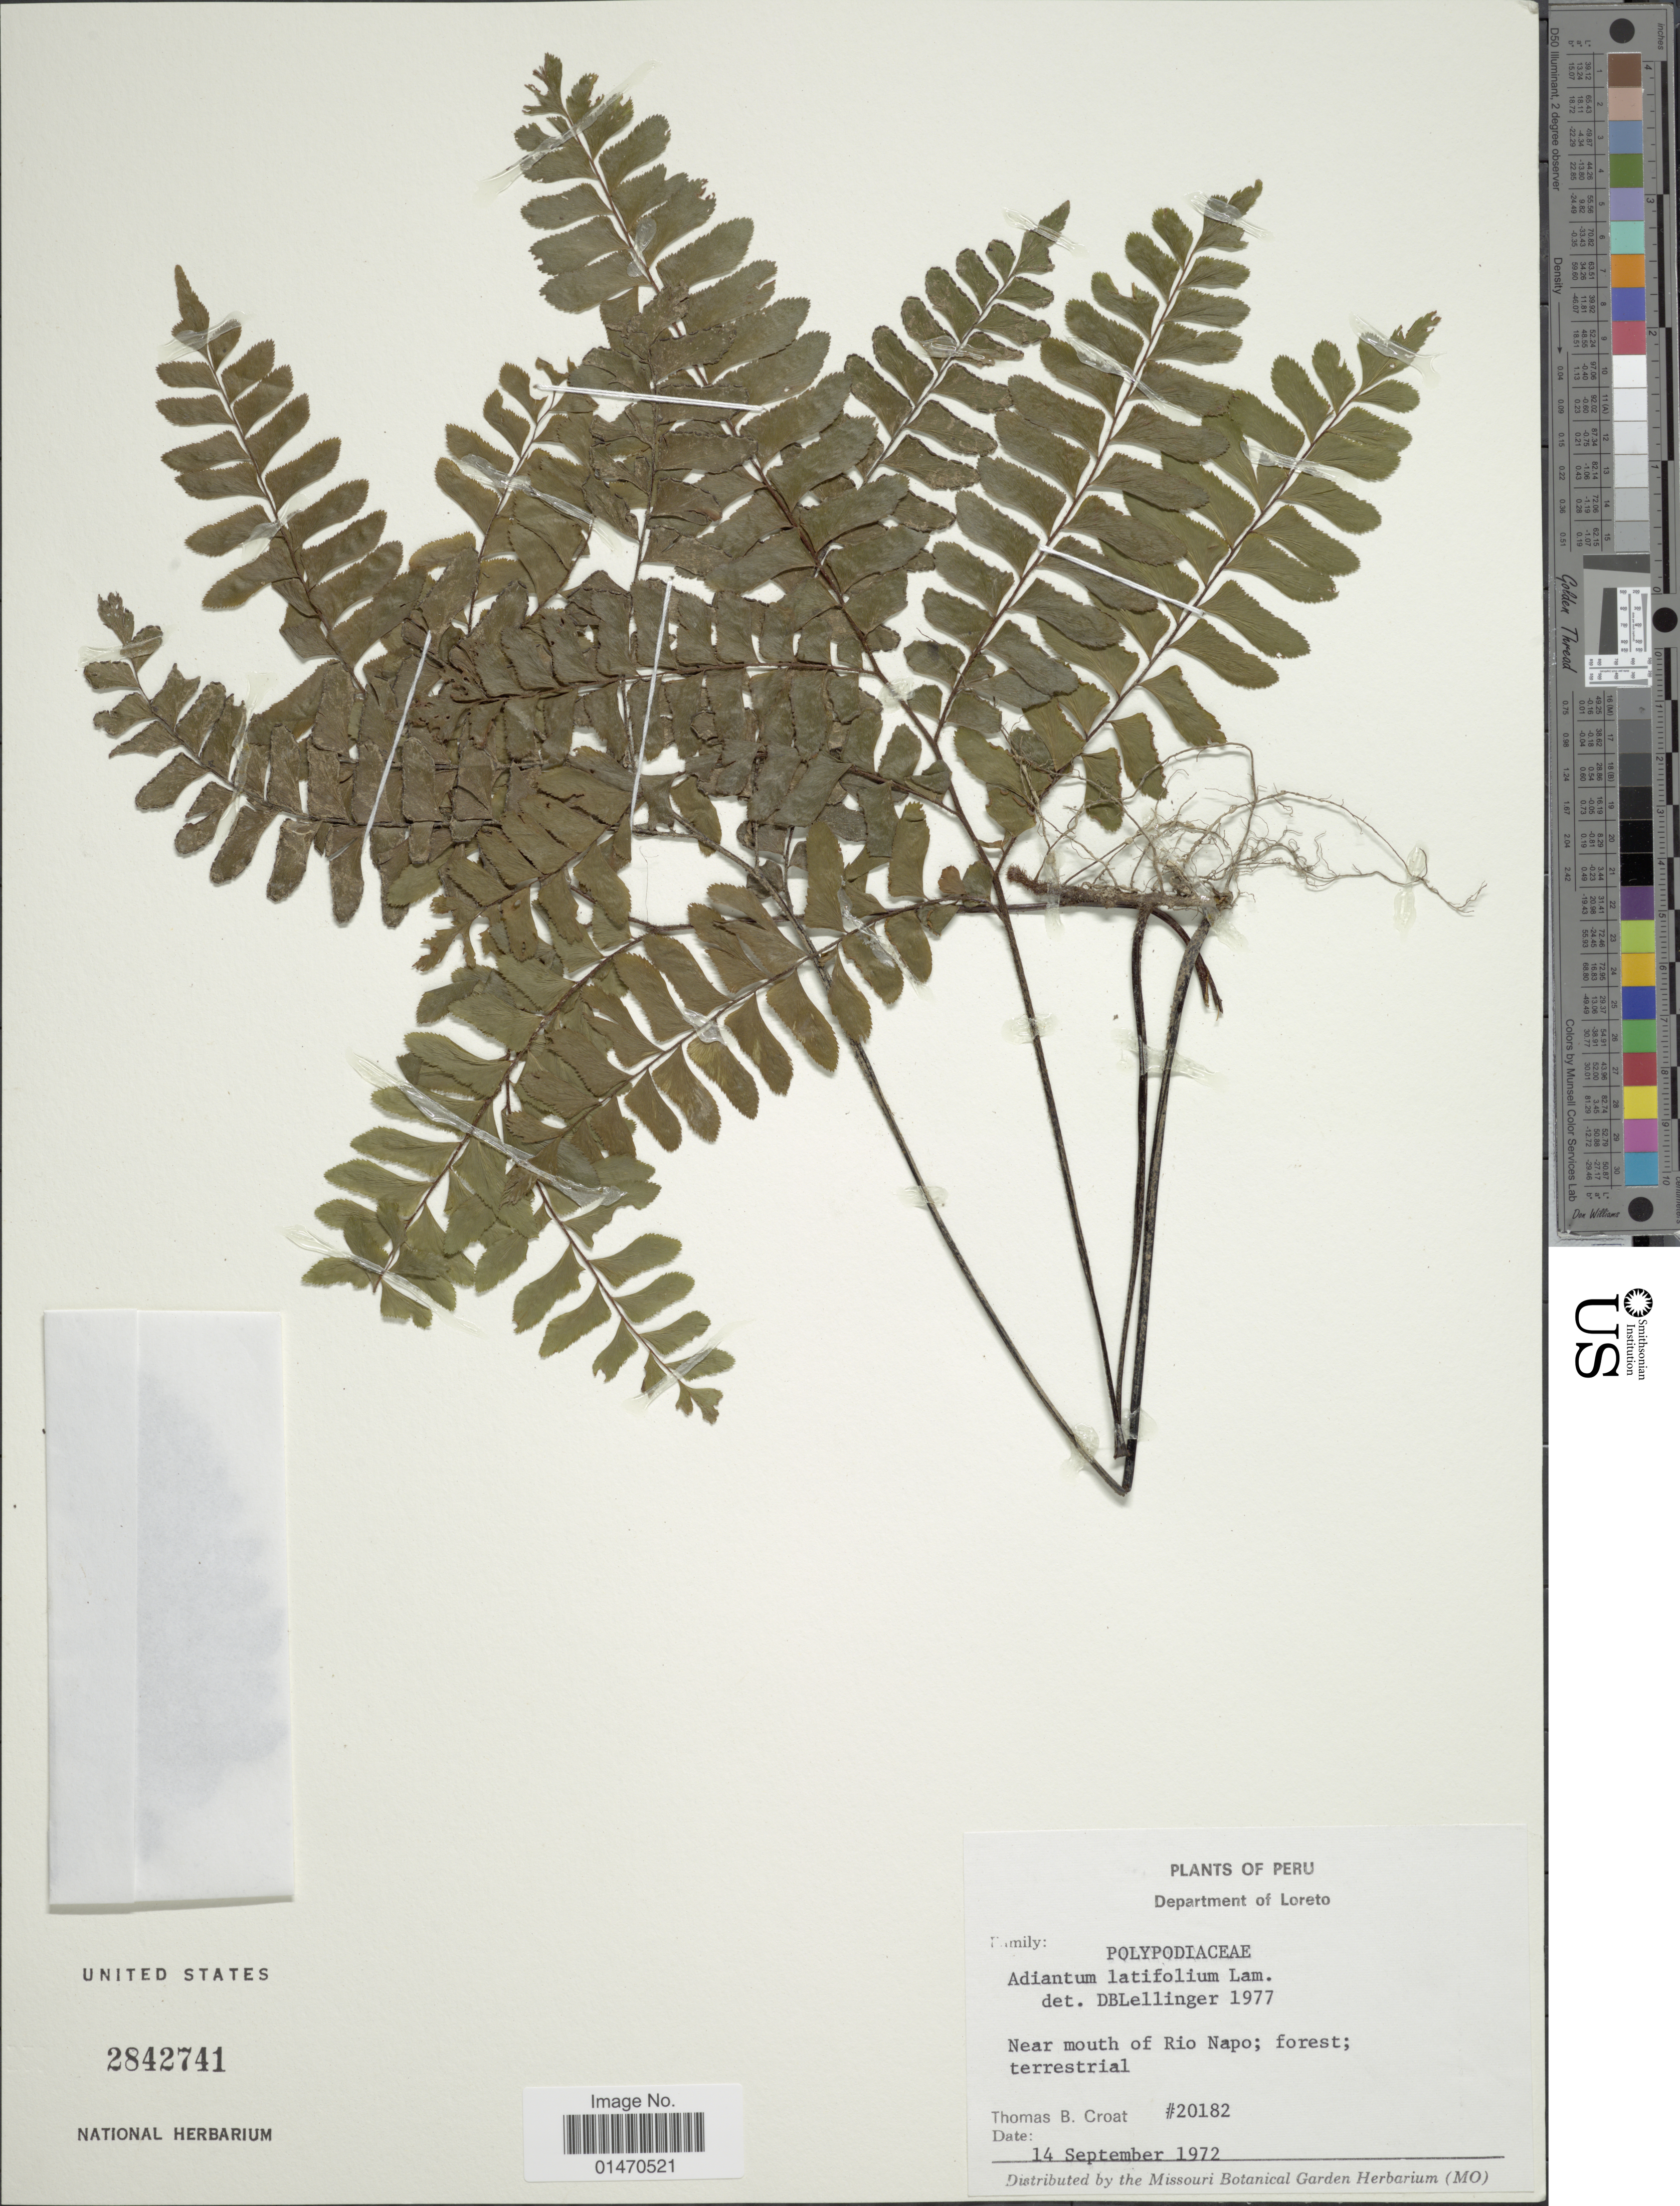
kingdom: Plantae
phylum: Tracheophyta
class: Polypodiopsida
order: Polypodiales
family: Pteridaceae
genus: Adiantum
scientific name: Adiantum latifolium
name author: Lam.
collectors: T. B. Croat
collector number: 20182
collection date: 1972-09-14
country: Peru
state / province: Loreto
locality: Department of Loreto, Near Mouth of Rio Napo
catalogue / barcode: US 2842741